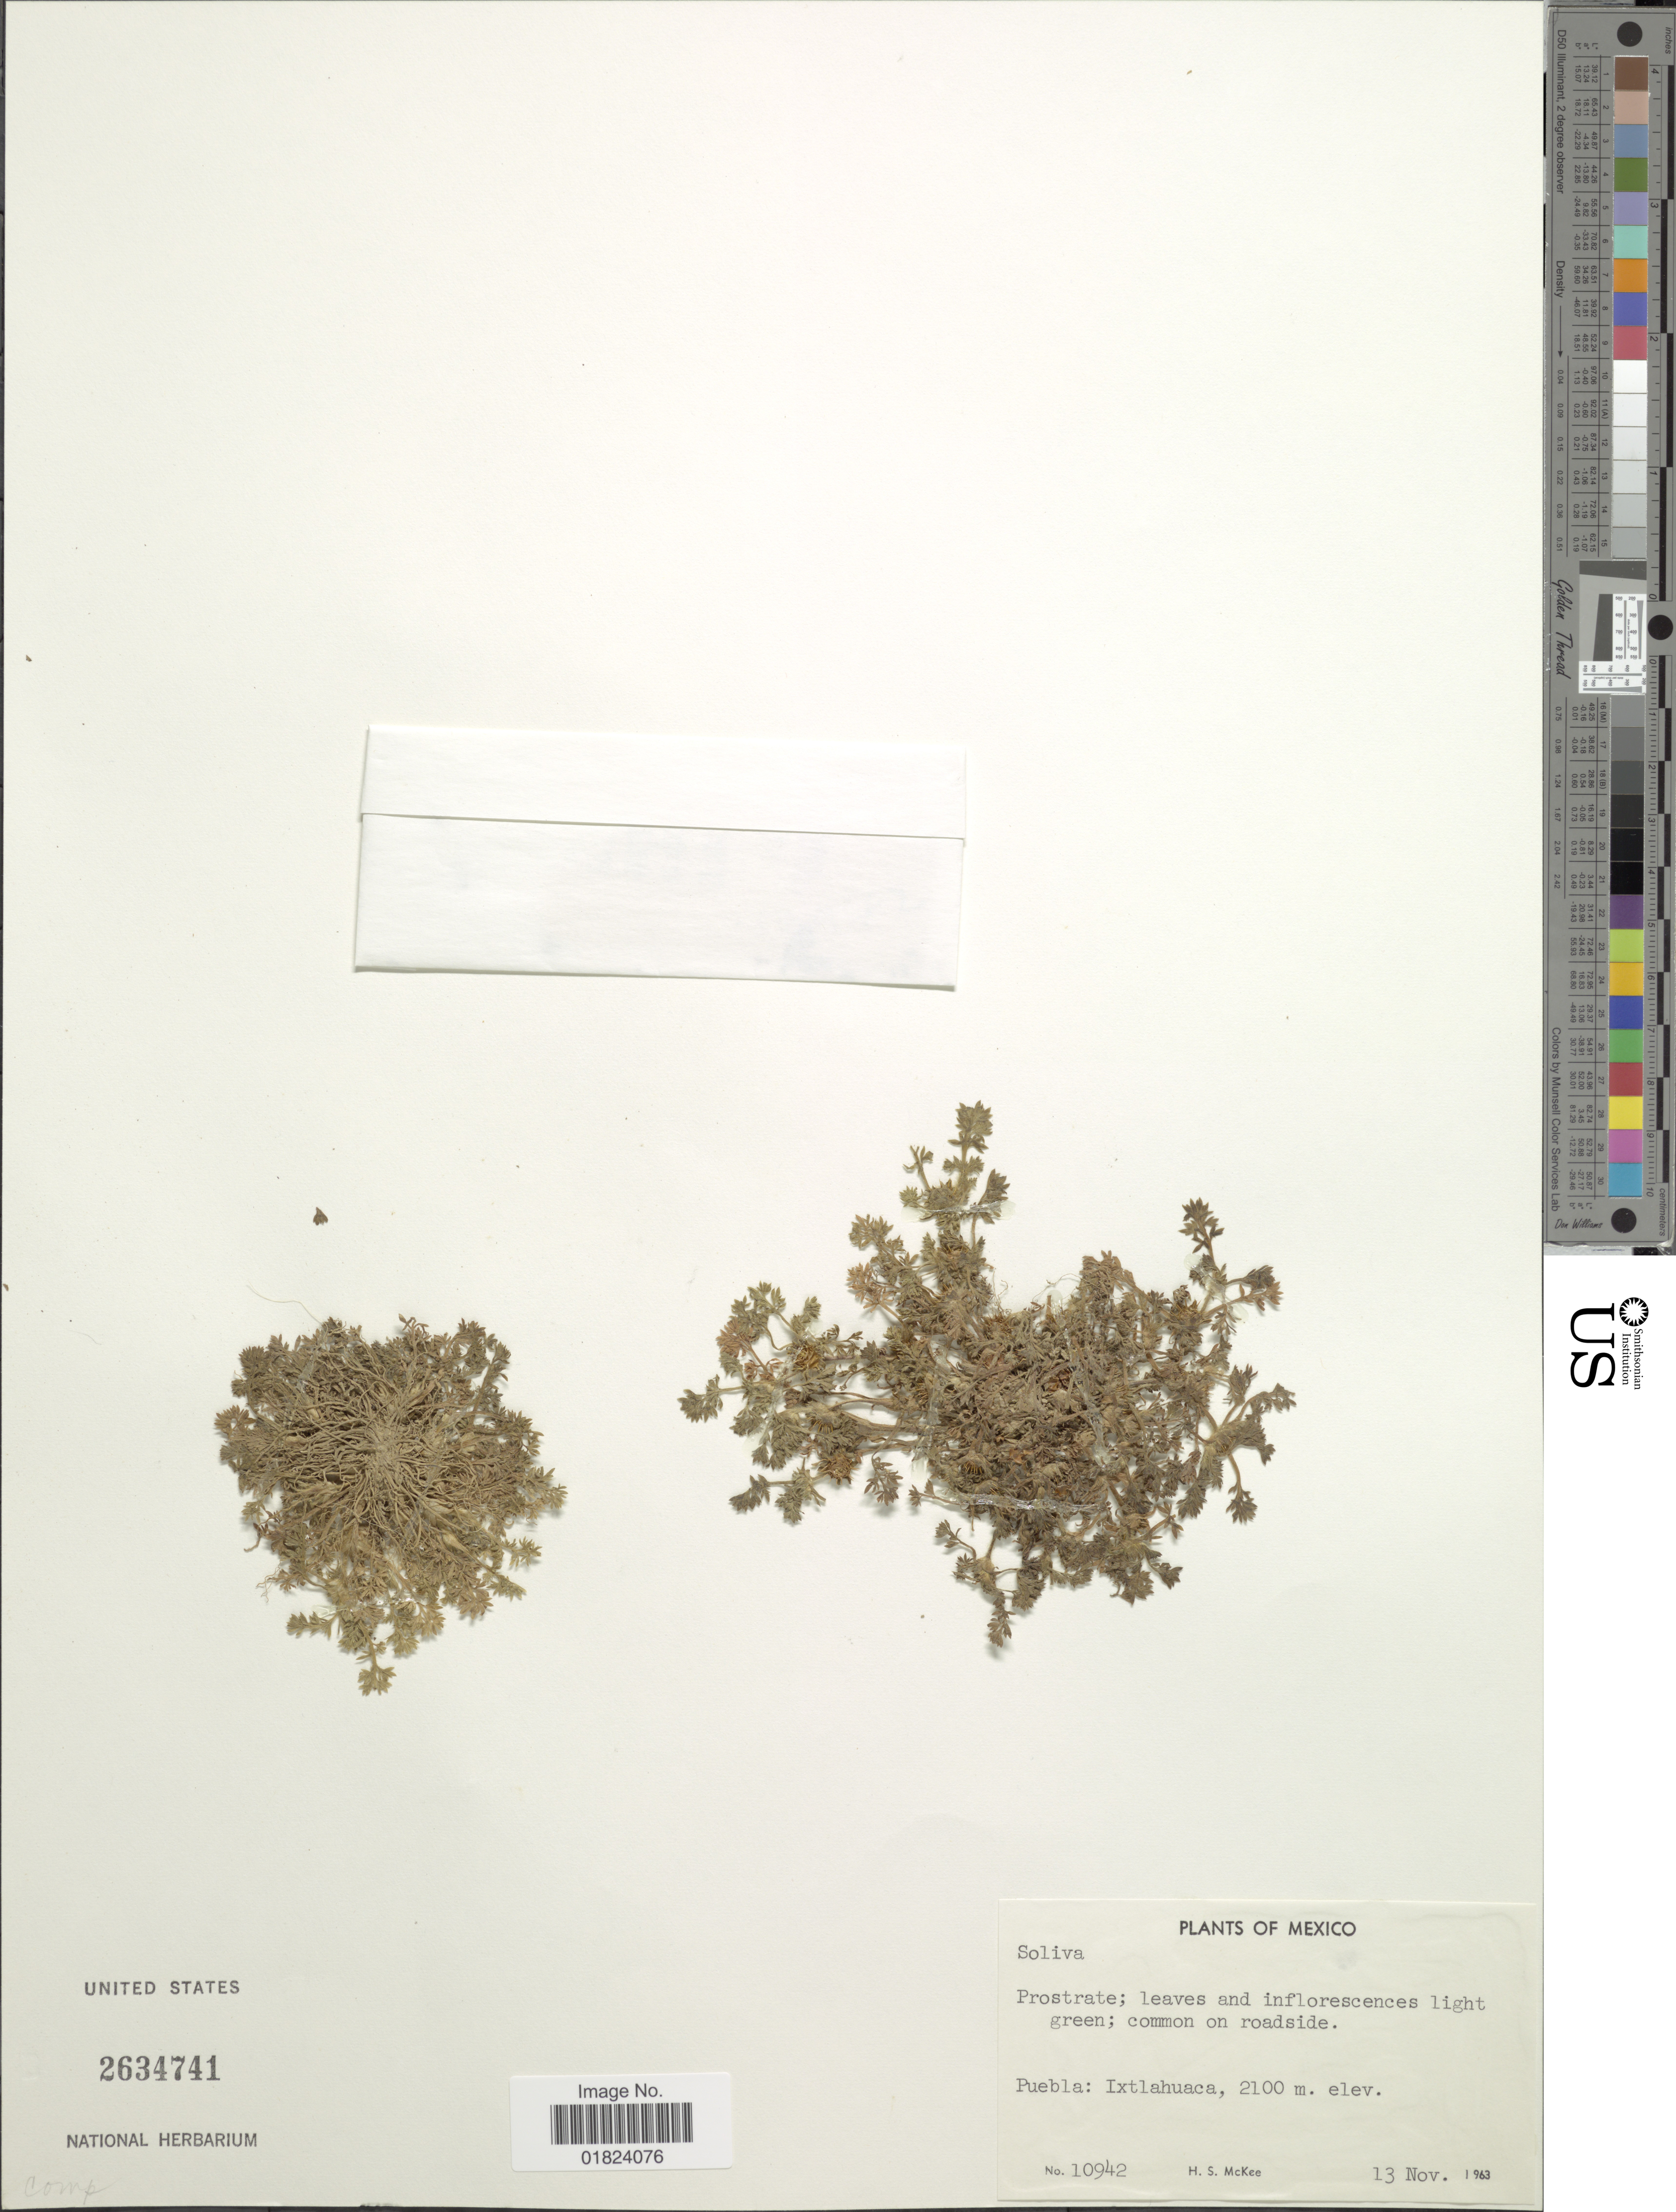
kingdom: Plantae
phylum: Tracheophyta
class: Magnoliopsida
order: Asterales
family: Asteraceae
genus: Soliva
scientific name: Soliva sp.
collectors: H. S. McKee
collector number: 10942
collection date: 1963-11-13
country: Mexico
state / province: Puebla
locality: Soliva, common on roadside, Ixtlahuaca.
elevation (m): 2100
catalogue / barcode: US 2634741